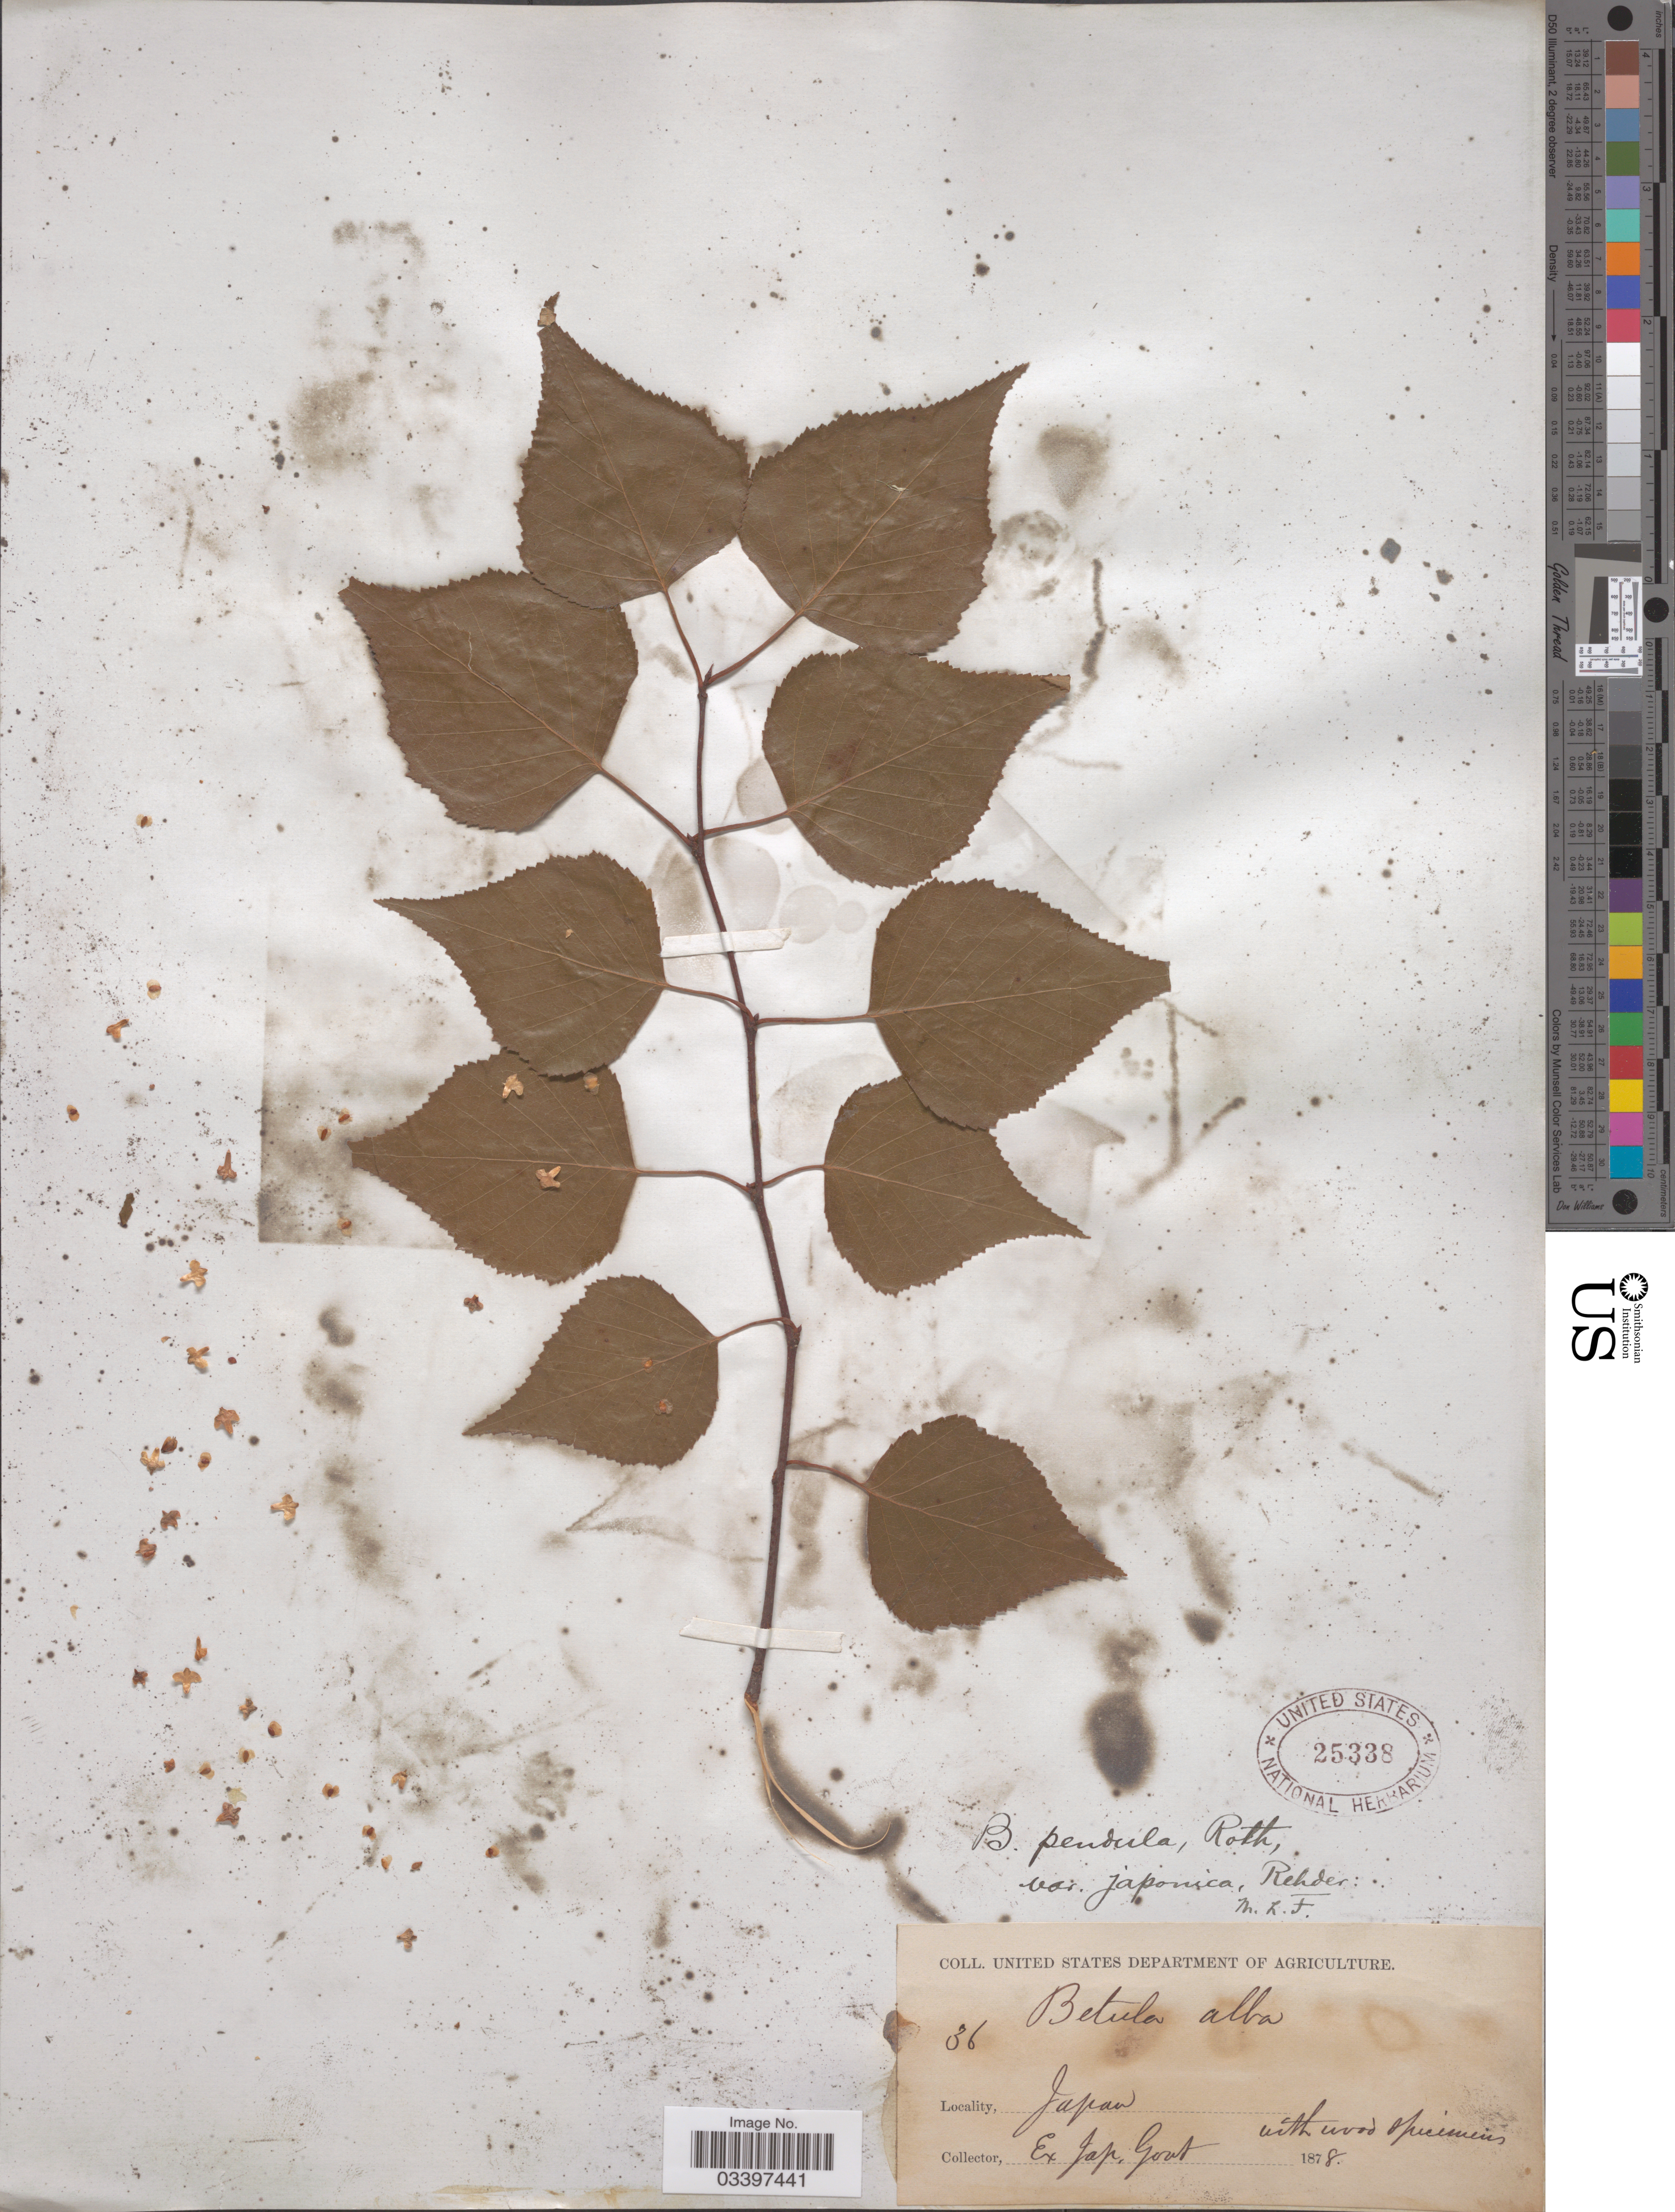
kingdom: Plantae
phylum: Tracheophyta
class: Magnoliopsida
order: Fagales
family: Betulaceae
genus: Betula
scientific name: Betula pendula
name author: Roth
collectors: ex. Jap. Govt.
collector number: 36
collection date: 1878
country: Japan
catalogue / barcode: US 25338